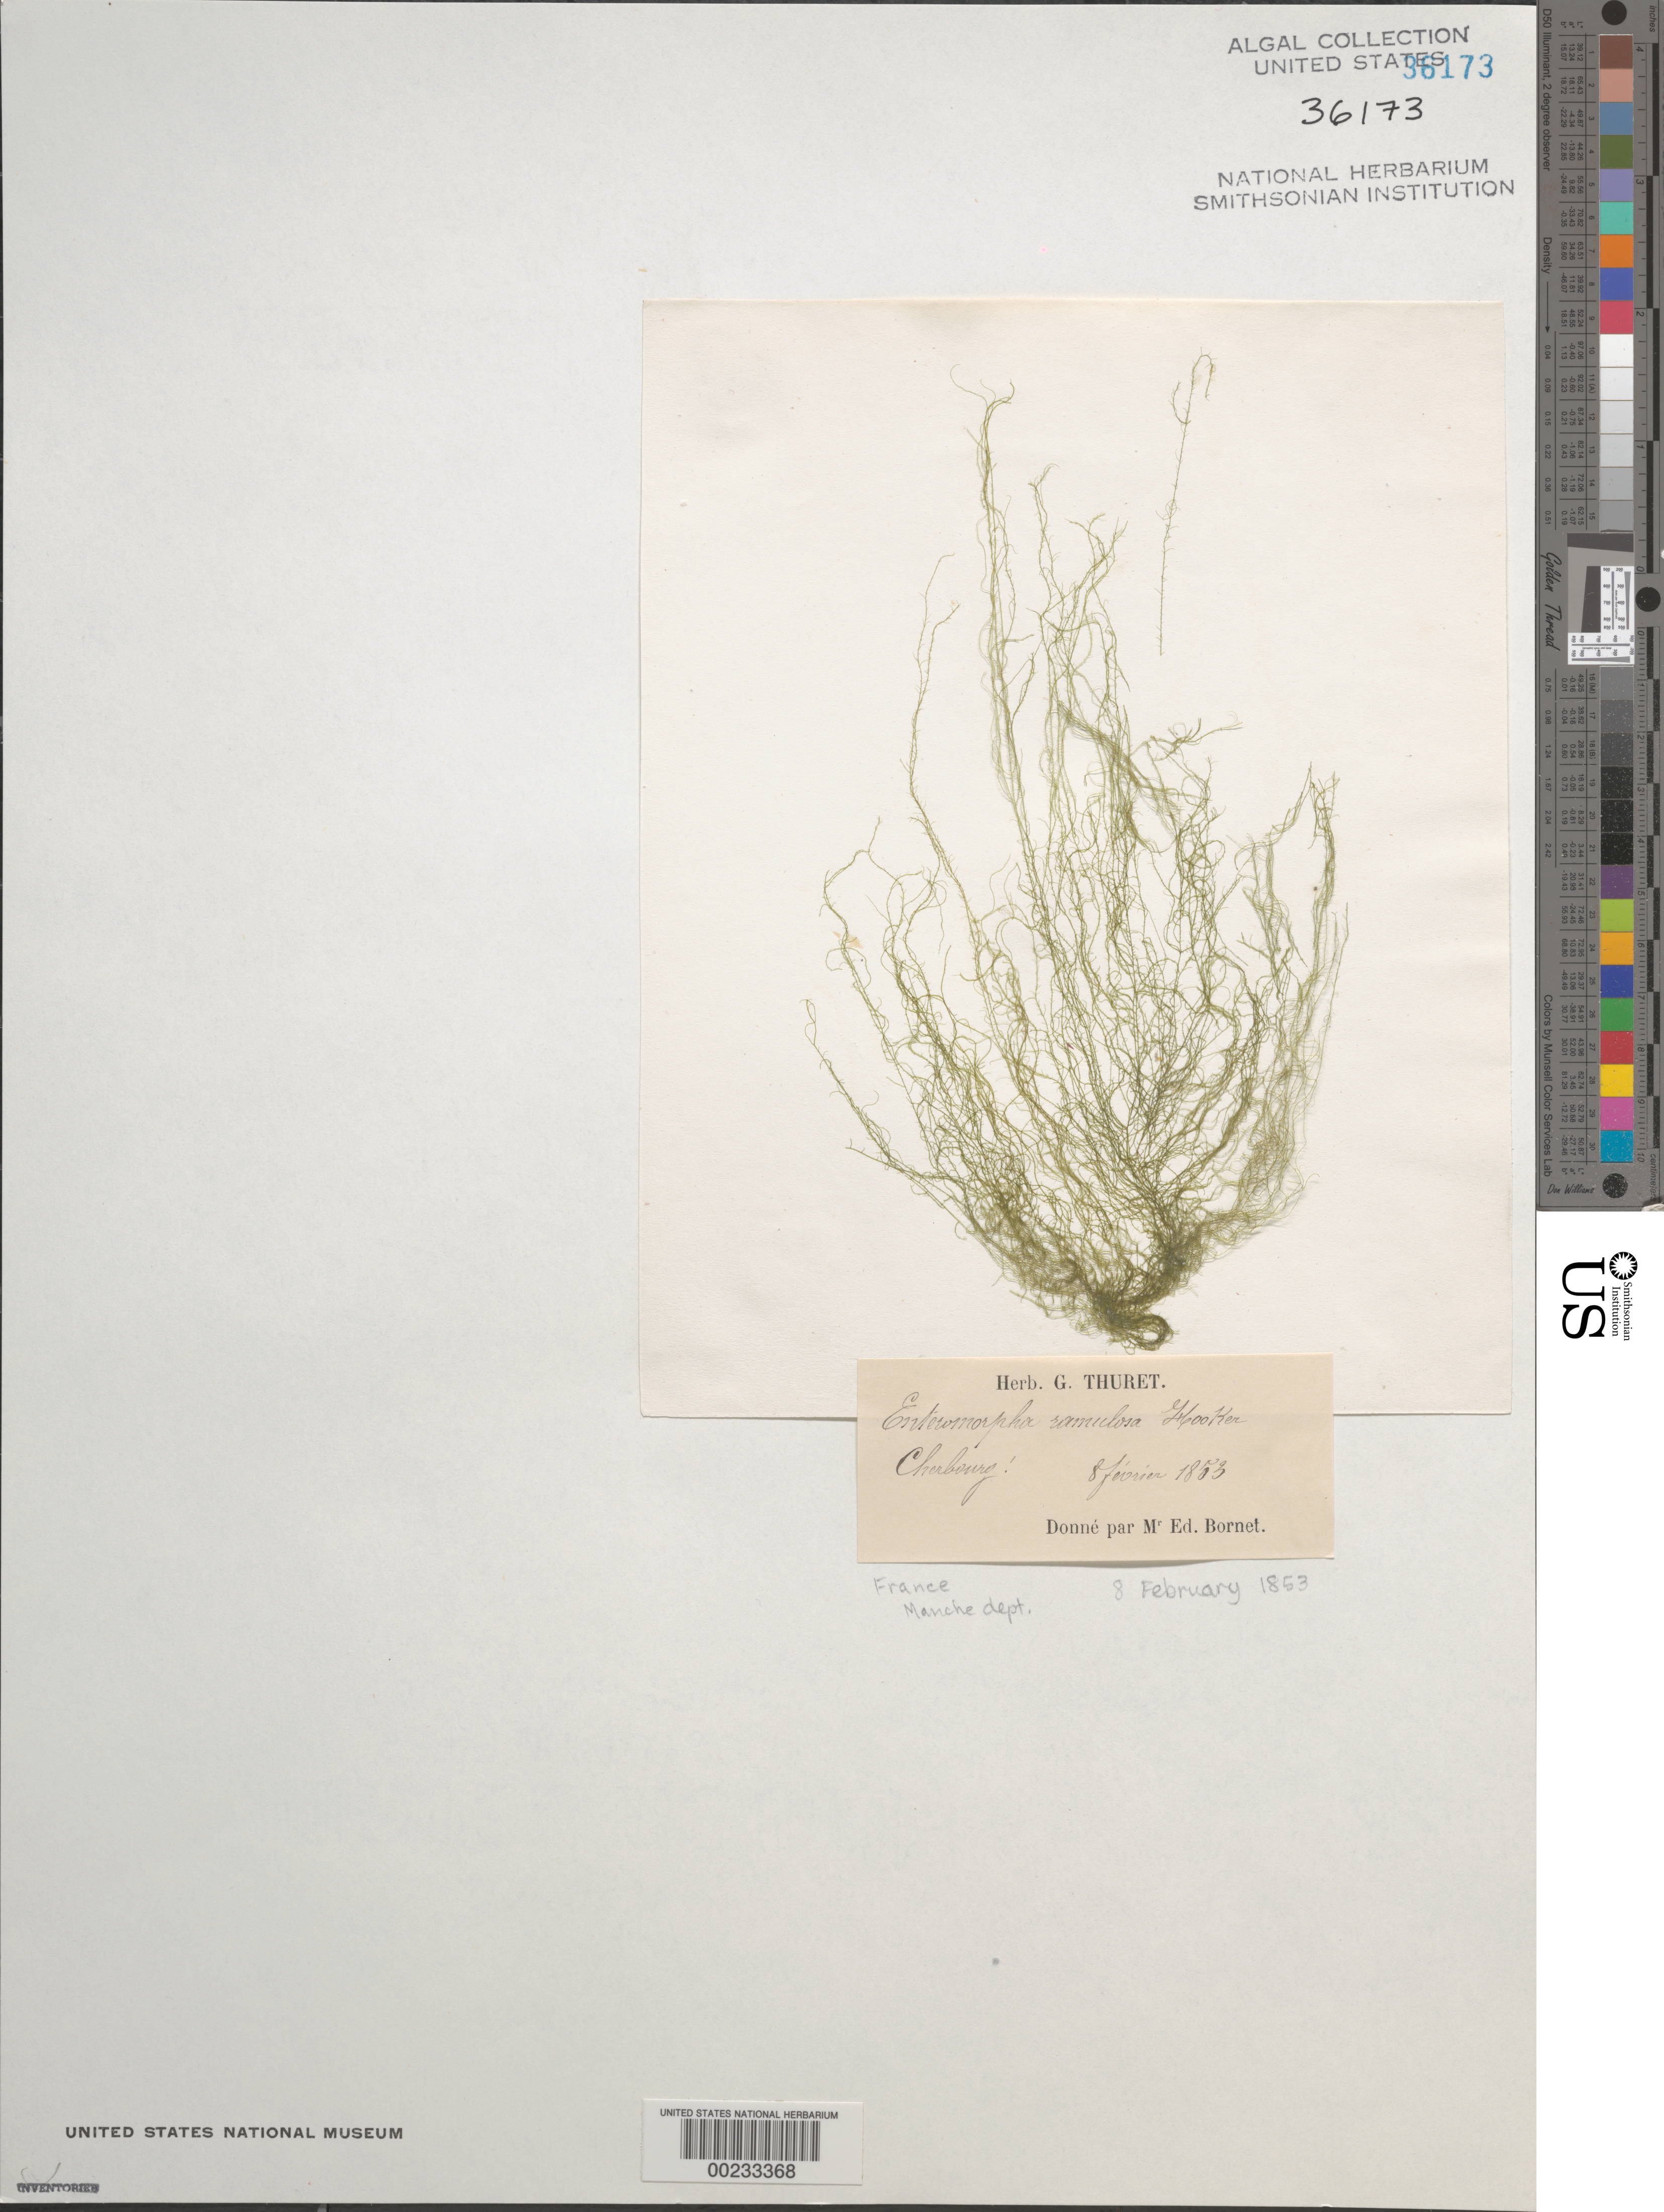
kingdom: Plantae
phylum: Chlorophyta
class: Ulvophyceae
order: Ulvales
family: Ulvaceae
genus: Ulva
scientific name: Ulva clathrata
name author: (Roth) C. Agardh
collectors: Thuret, G. (herbarium)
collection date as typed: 08 Feb 1853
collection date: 1853-02-08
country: France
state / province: Normandie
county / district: Manche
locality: Cherbourg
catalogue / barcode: US 36173